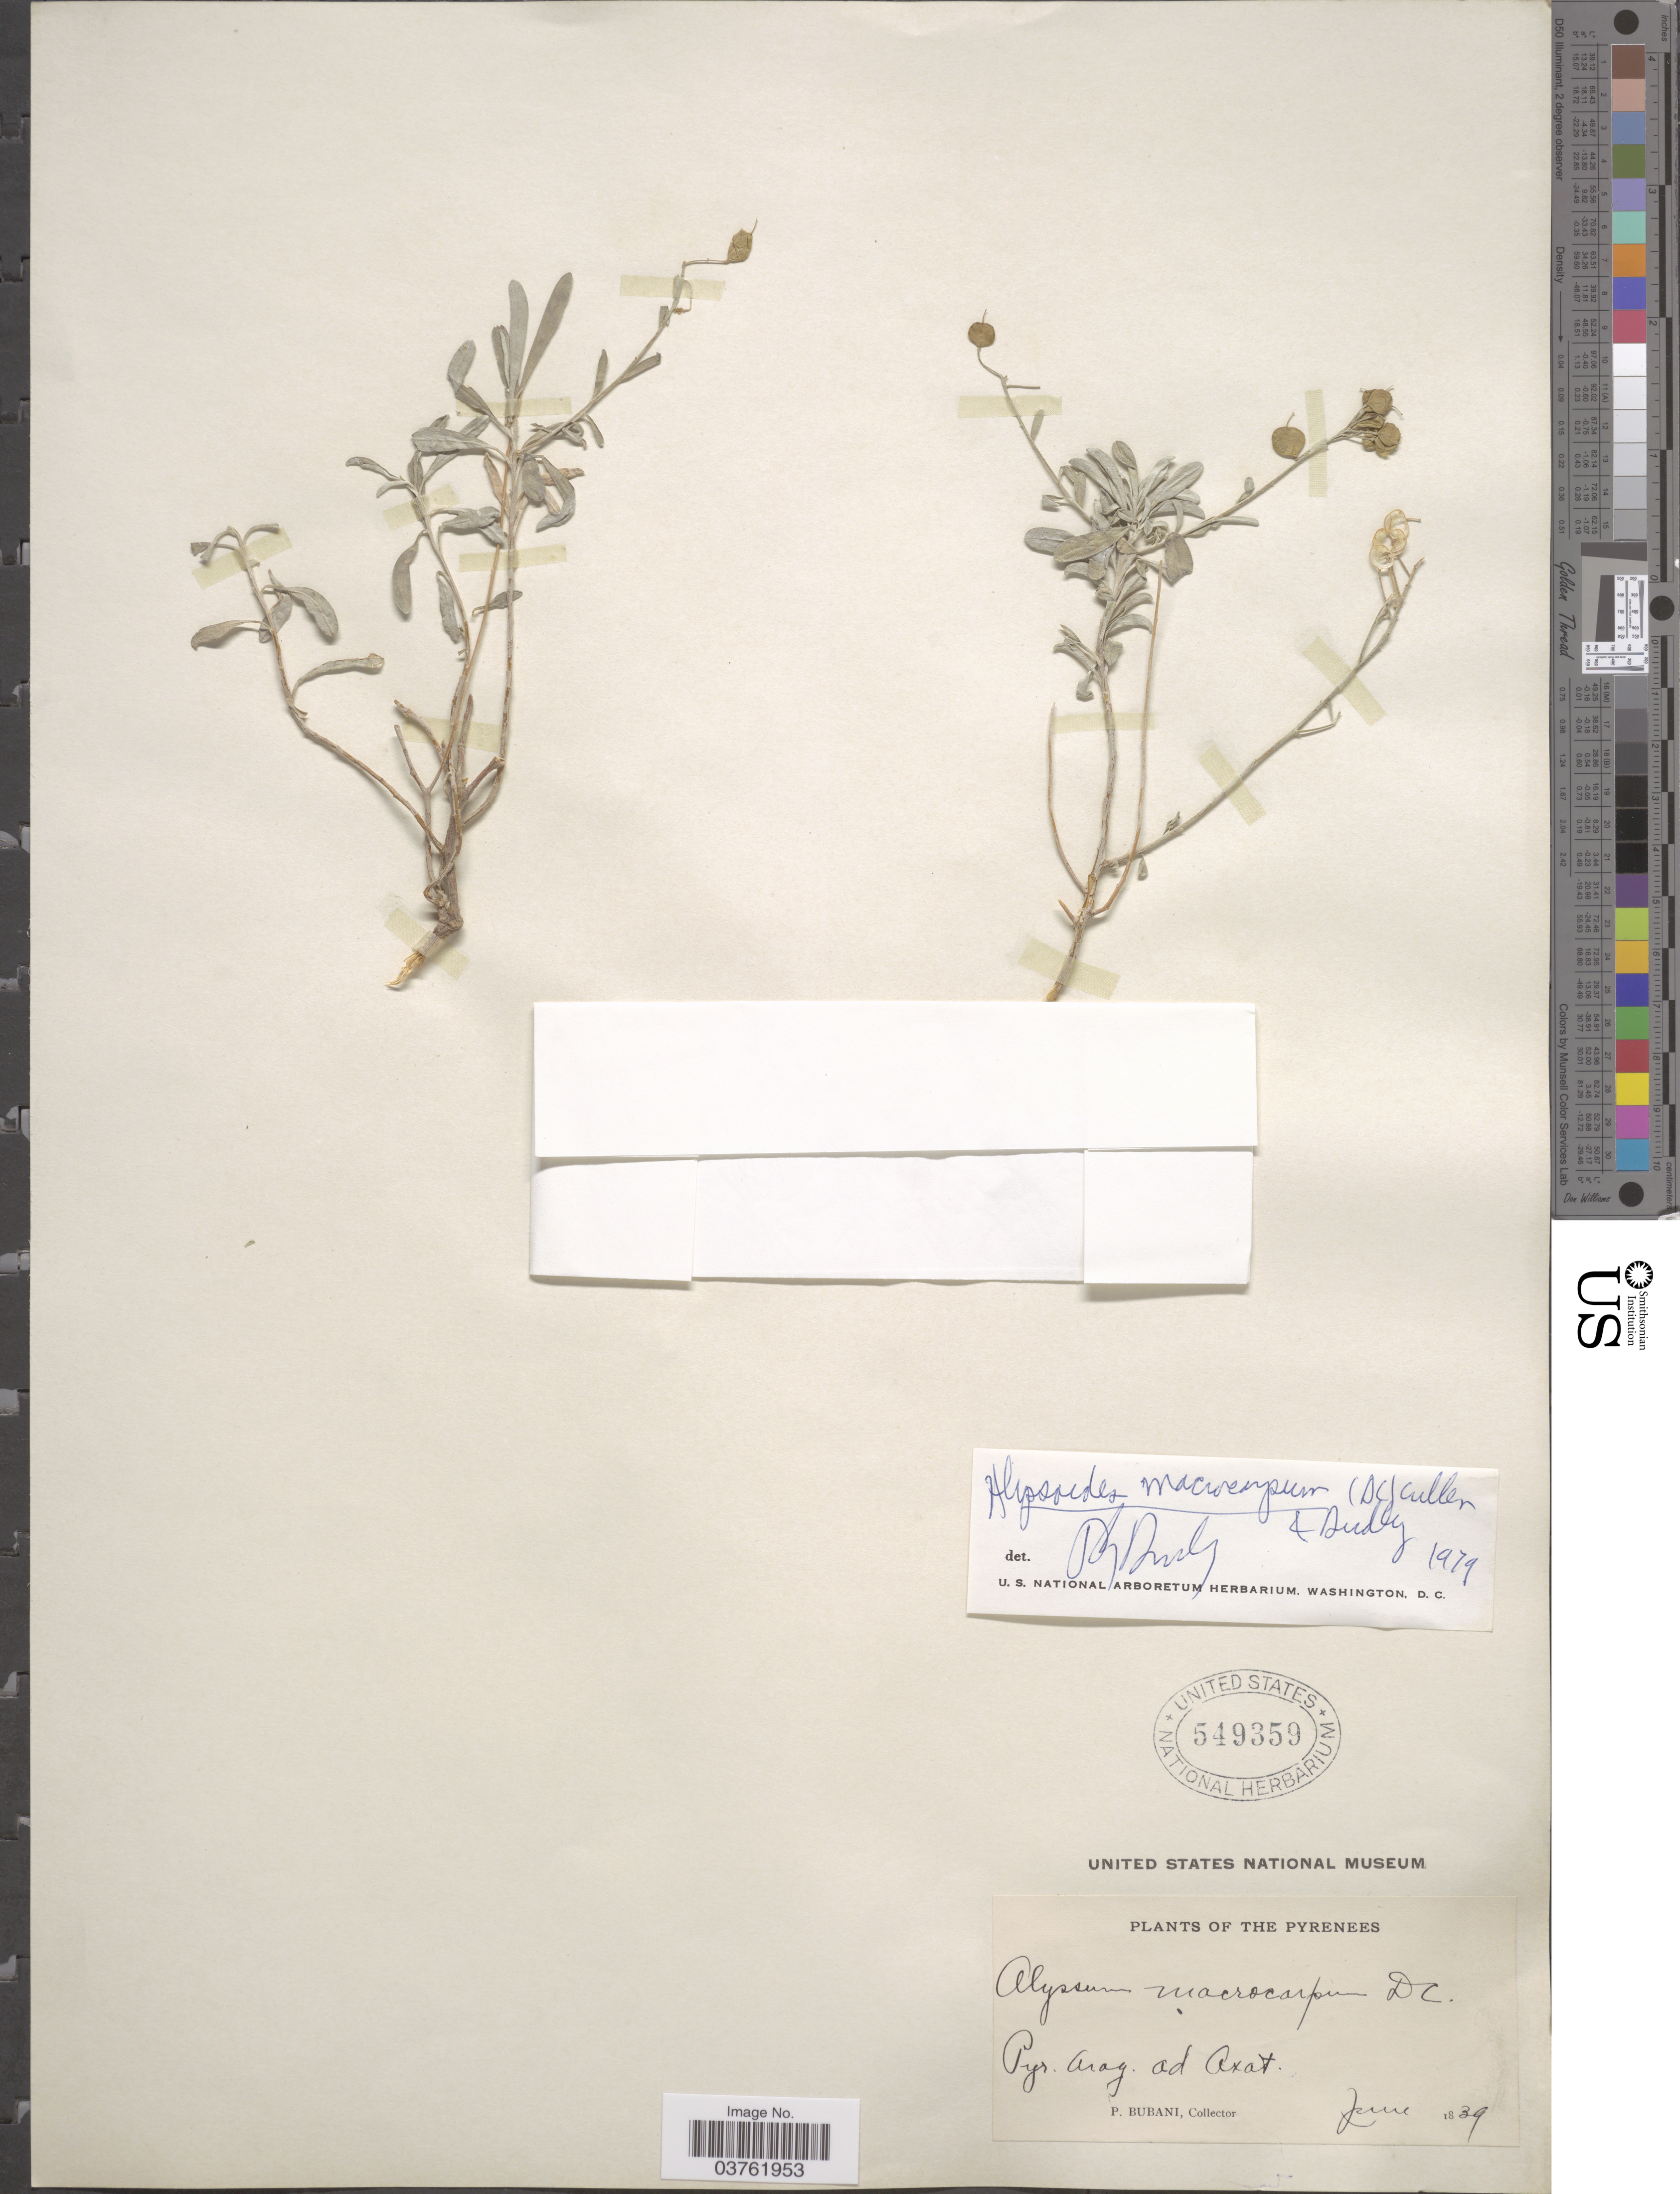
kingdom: Plantae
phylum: Tracheophyta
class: Magnoliopsida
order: Brassicales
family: Brassicaceae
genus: Alyssum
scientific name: Alyssum macrocarpum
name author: DC.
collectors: P. Bubani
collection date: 1839-06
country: France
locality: The Pyrenees. Pyr. Arag. ad Axat.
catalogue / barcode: US 549359